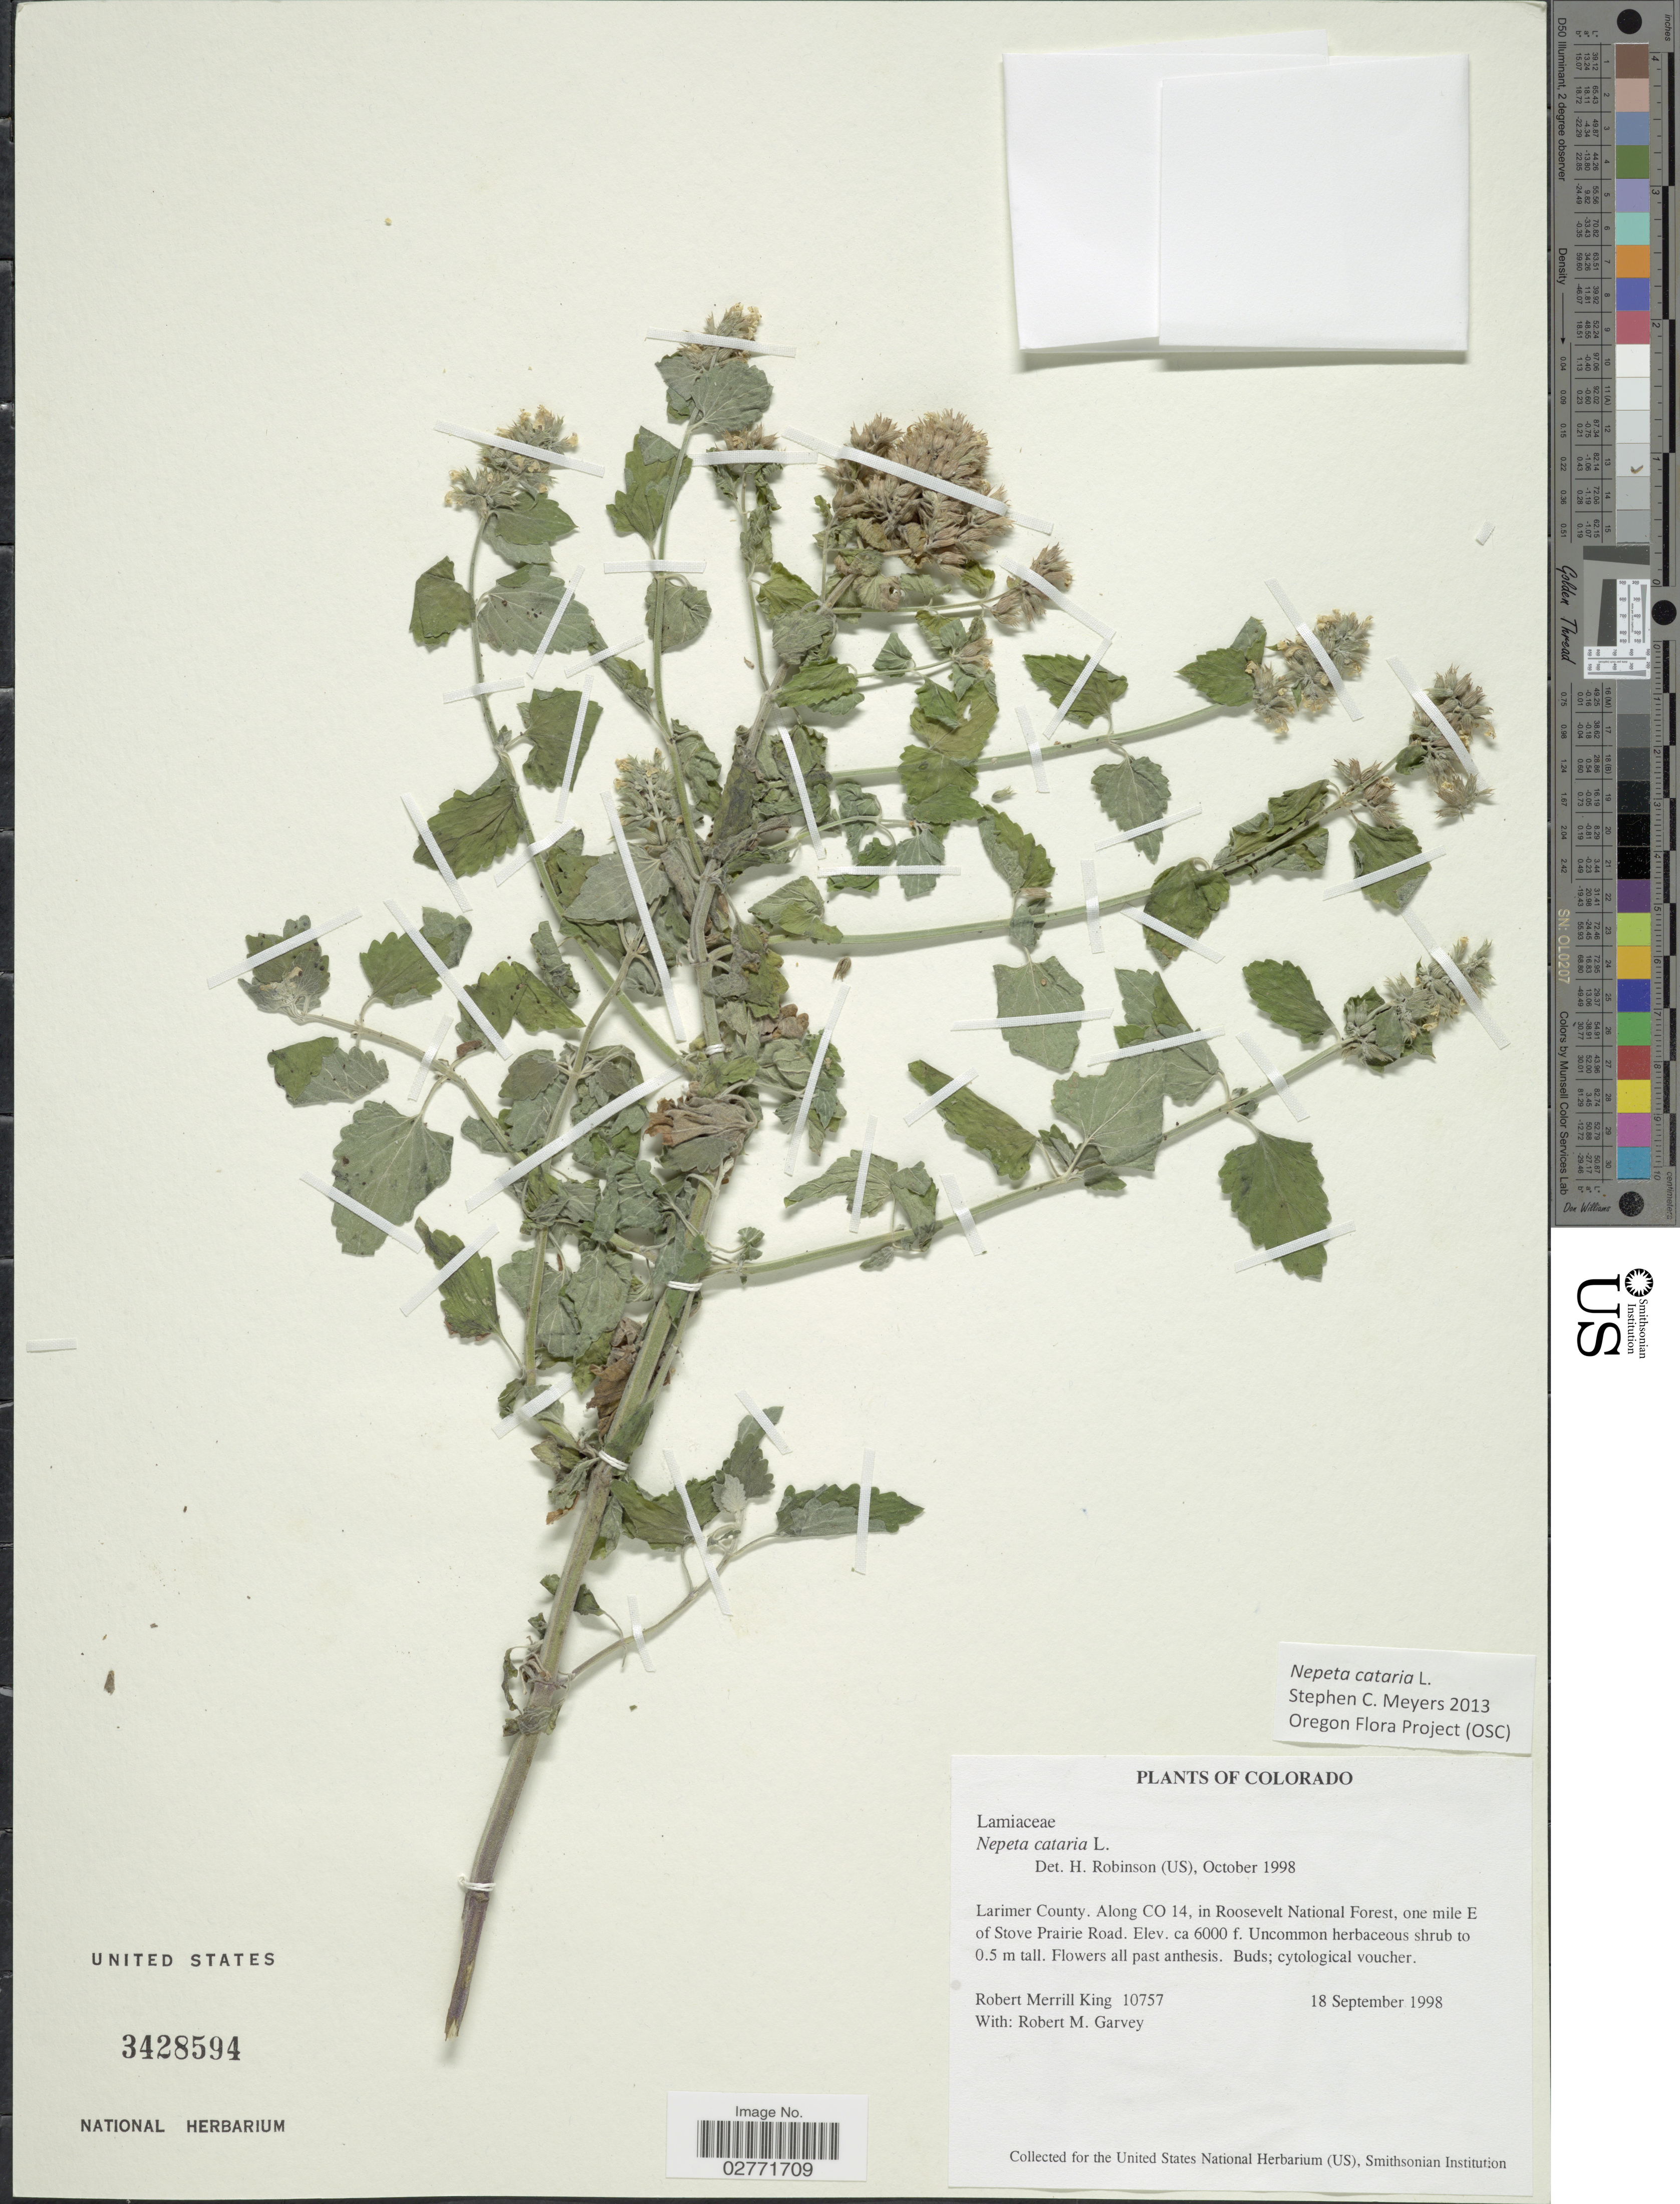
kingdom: Plantae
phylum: Tracheophyta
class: Magnoliopsida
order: Lamiales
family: Lamiaceae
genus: Nepeta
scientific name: Nepeta cataria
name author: L.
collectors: R. M. King & R. Garvey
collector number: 10757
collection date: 1998-09-18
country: United States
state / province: Colorado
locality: Larimer County. Along CO 14, in Roosevelt National Forest, one mile E of Stove Prairie Road.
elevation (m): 1829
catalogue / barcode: US 3428594